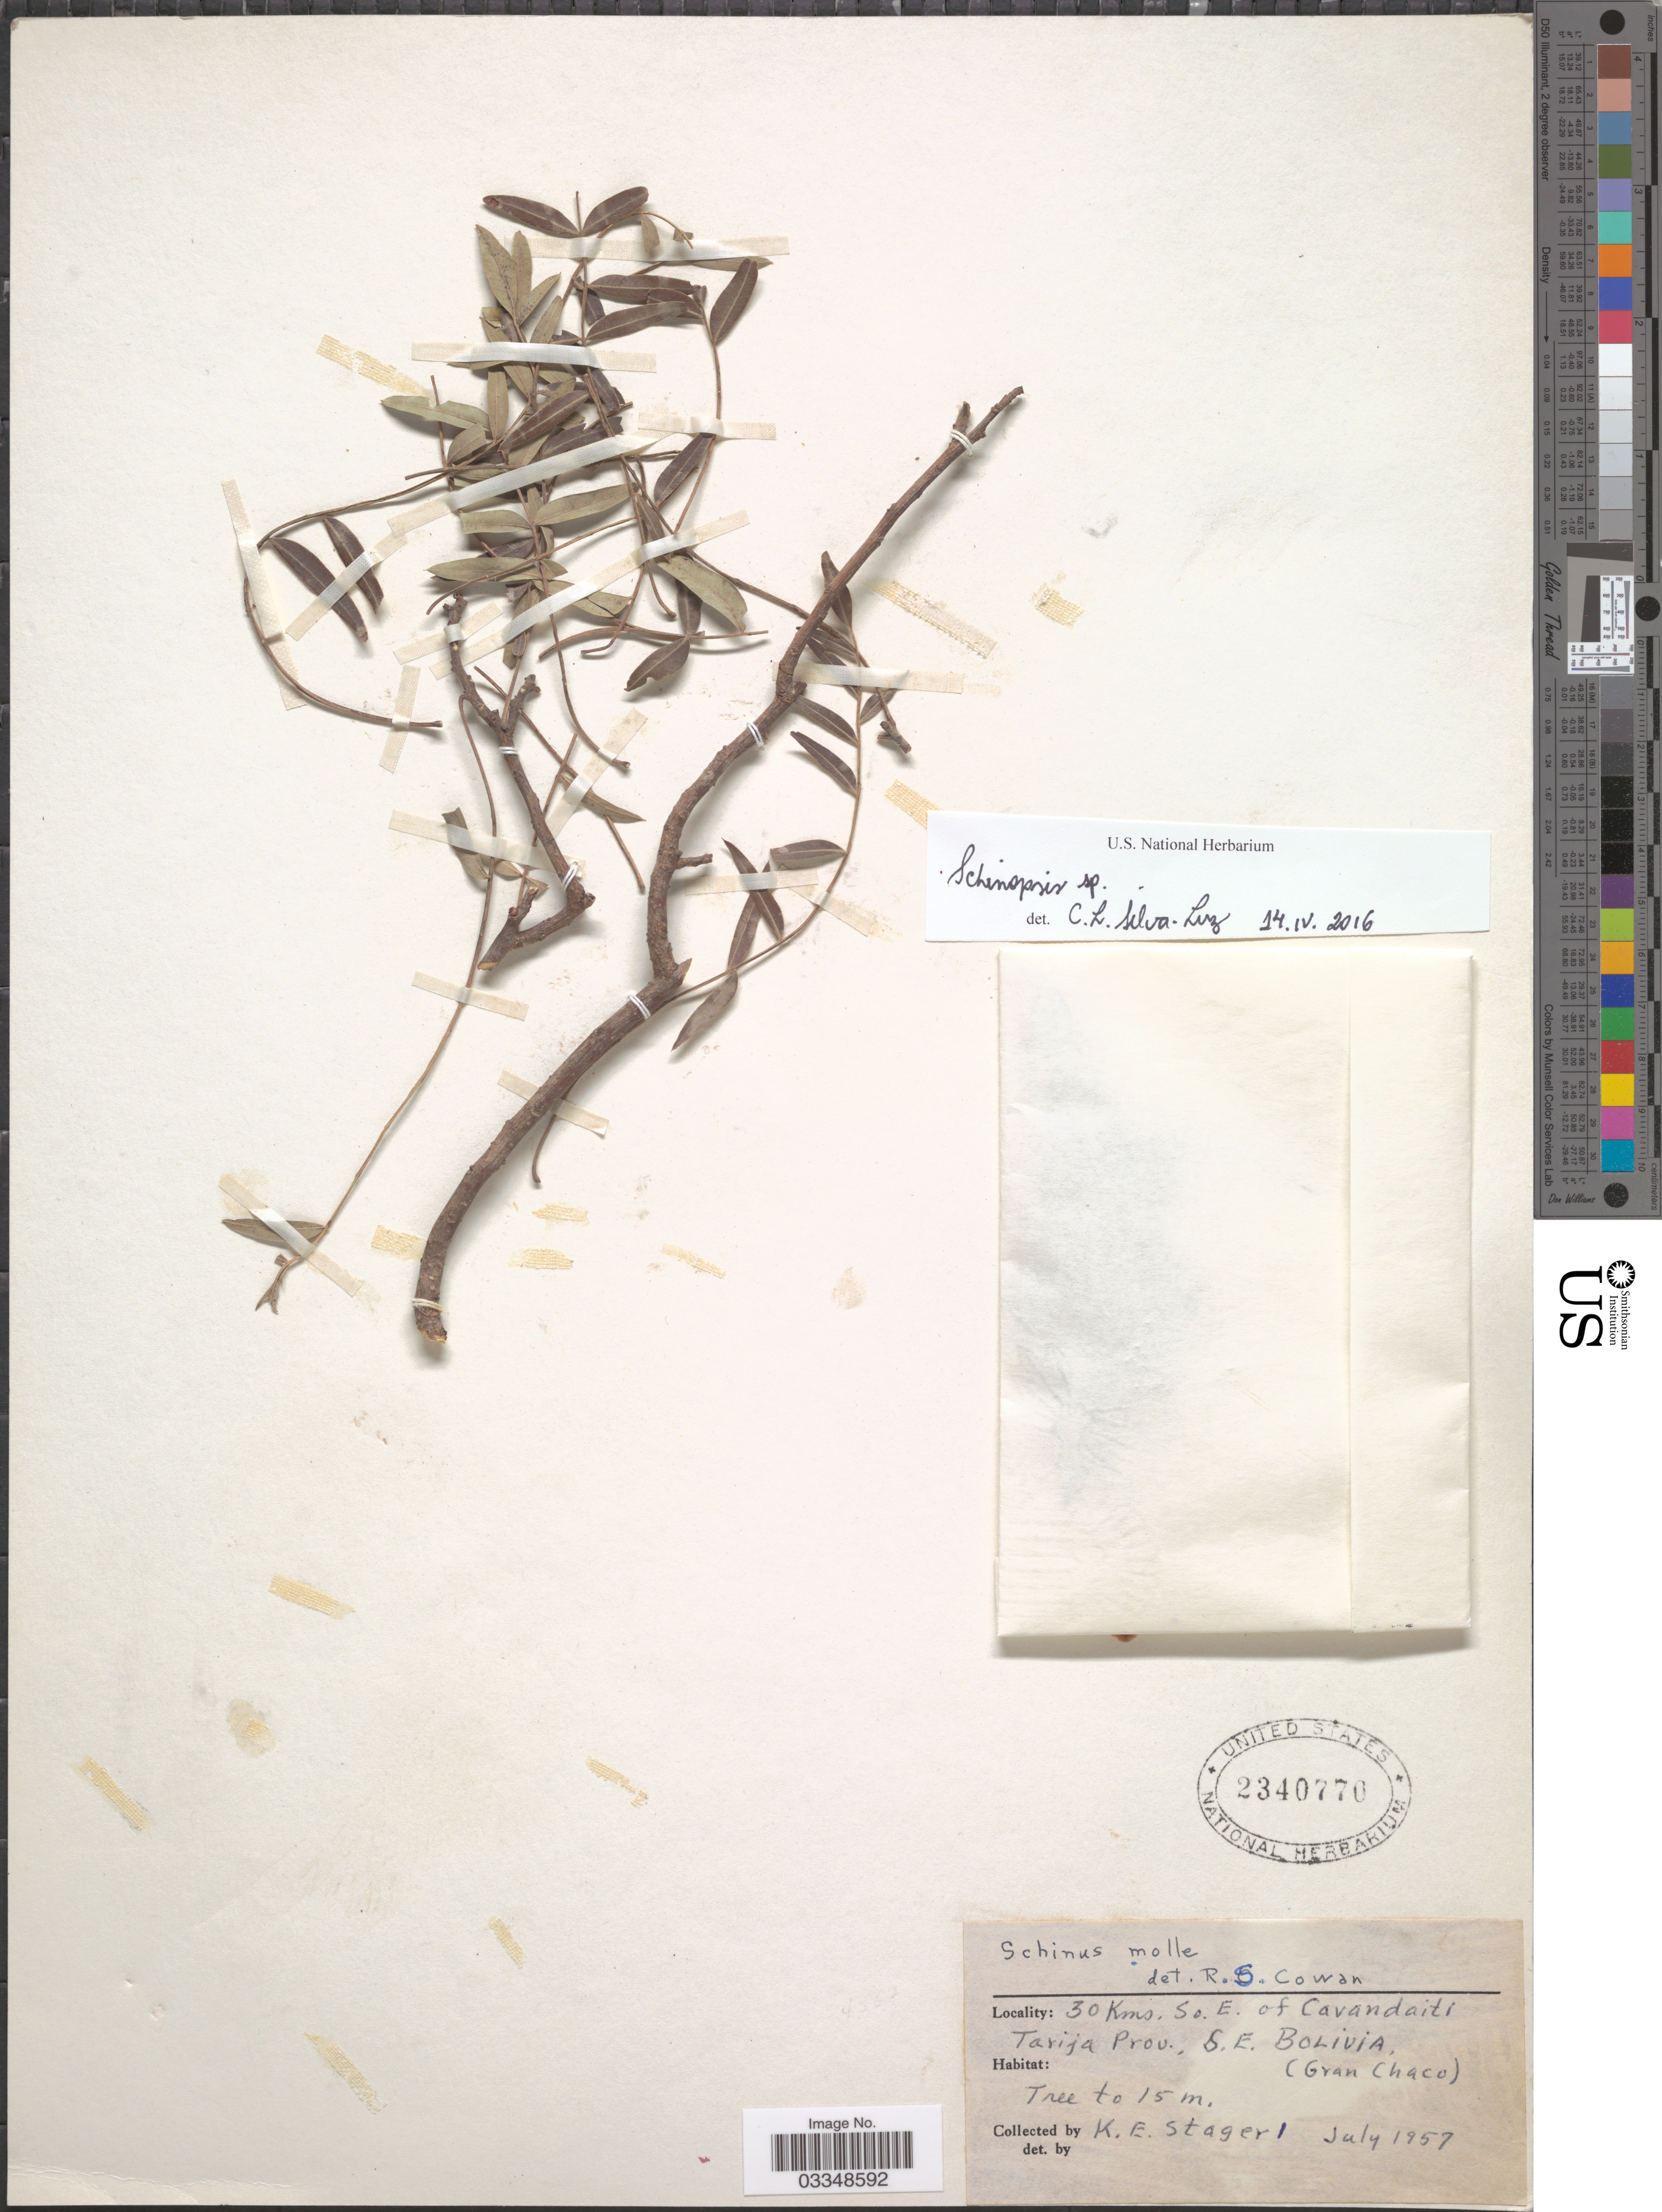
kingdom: Plantae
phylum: Tracheophyta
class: Magnoliopsida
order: Sapindales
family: Anacardiaceae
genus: Schinopsis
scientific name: Schinopsis sp.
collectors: Stager, K.E.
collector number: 1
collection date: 1957-07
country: Bolivia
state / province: Tarija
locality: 30 Kms. So. E. of Cavandaiti, S.E. Bolivia. (Gran Chaco).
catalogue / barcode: US 2340770